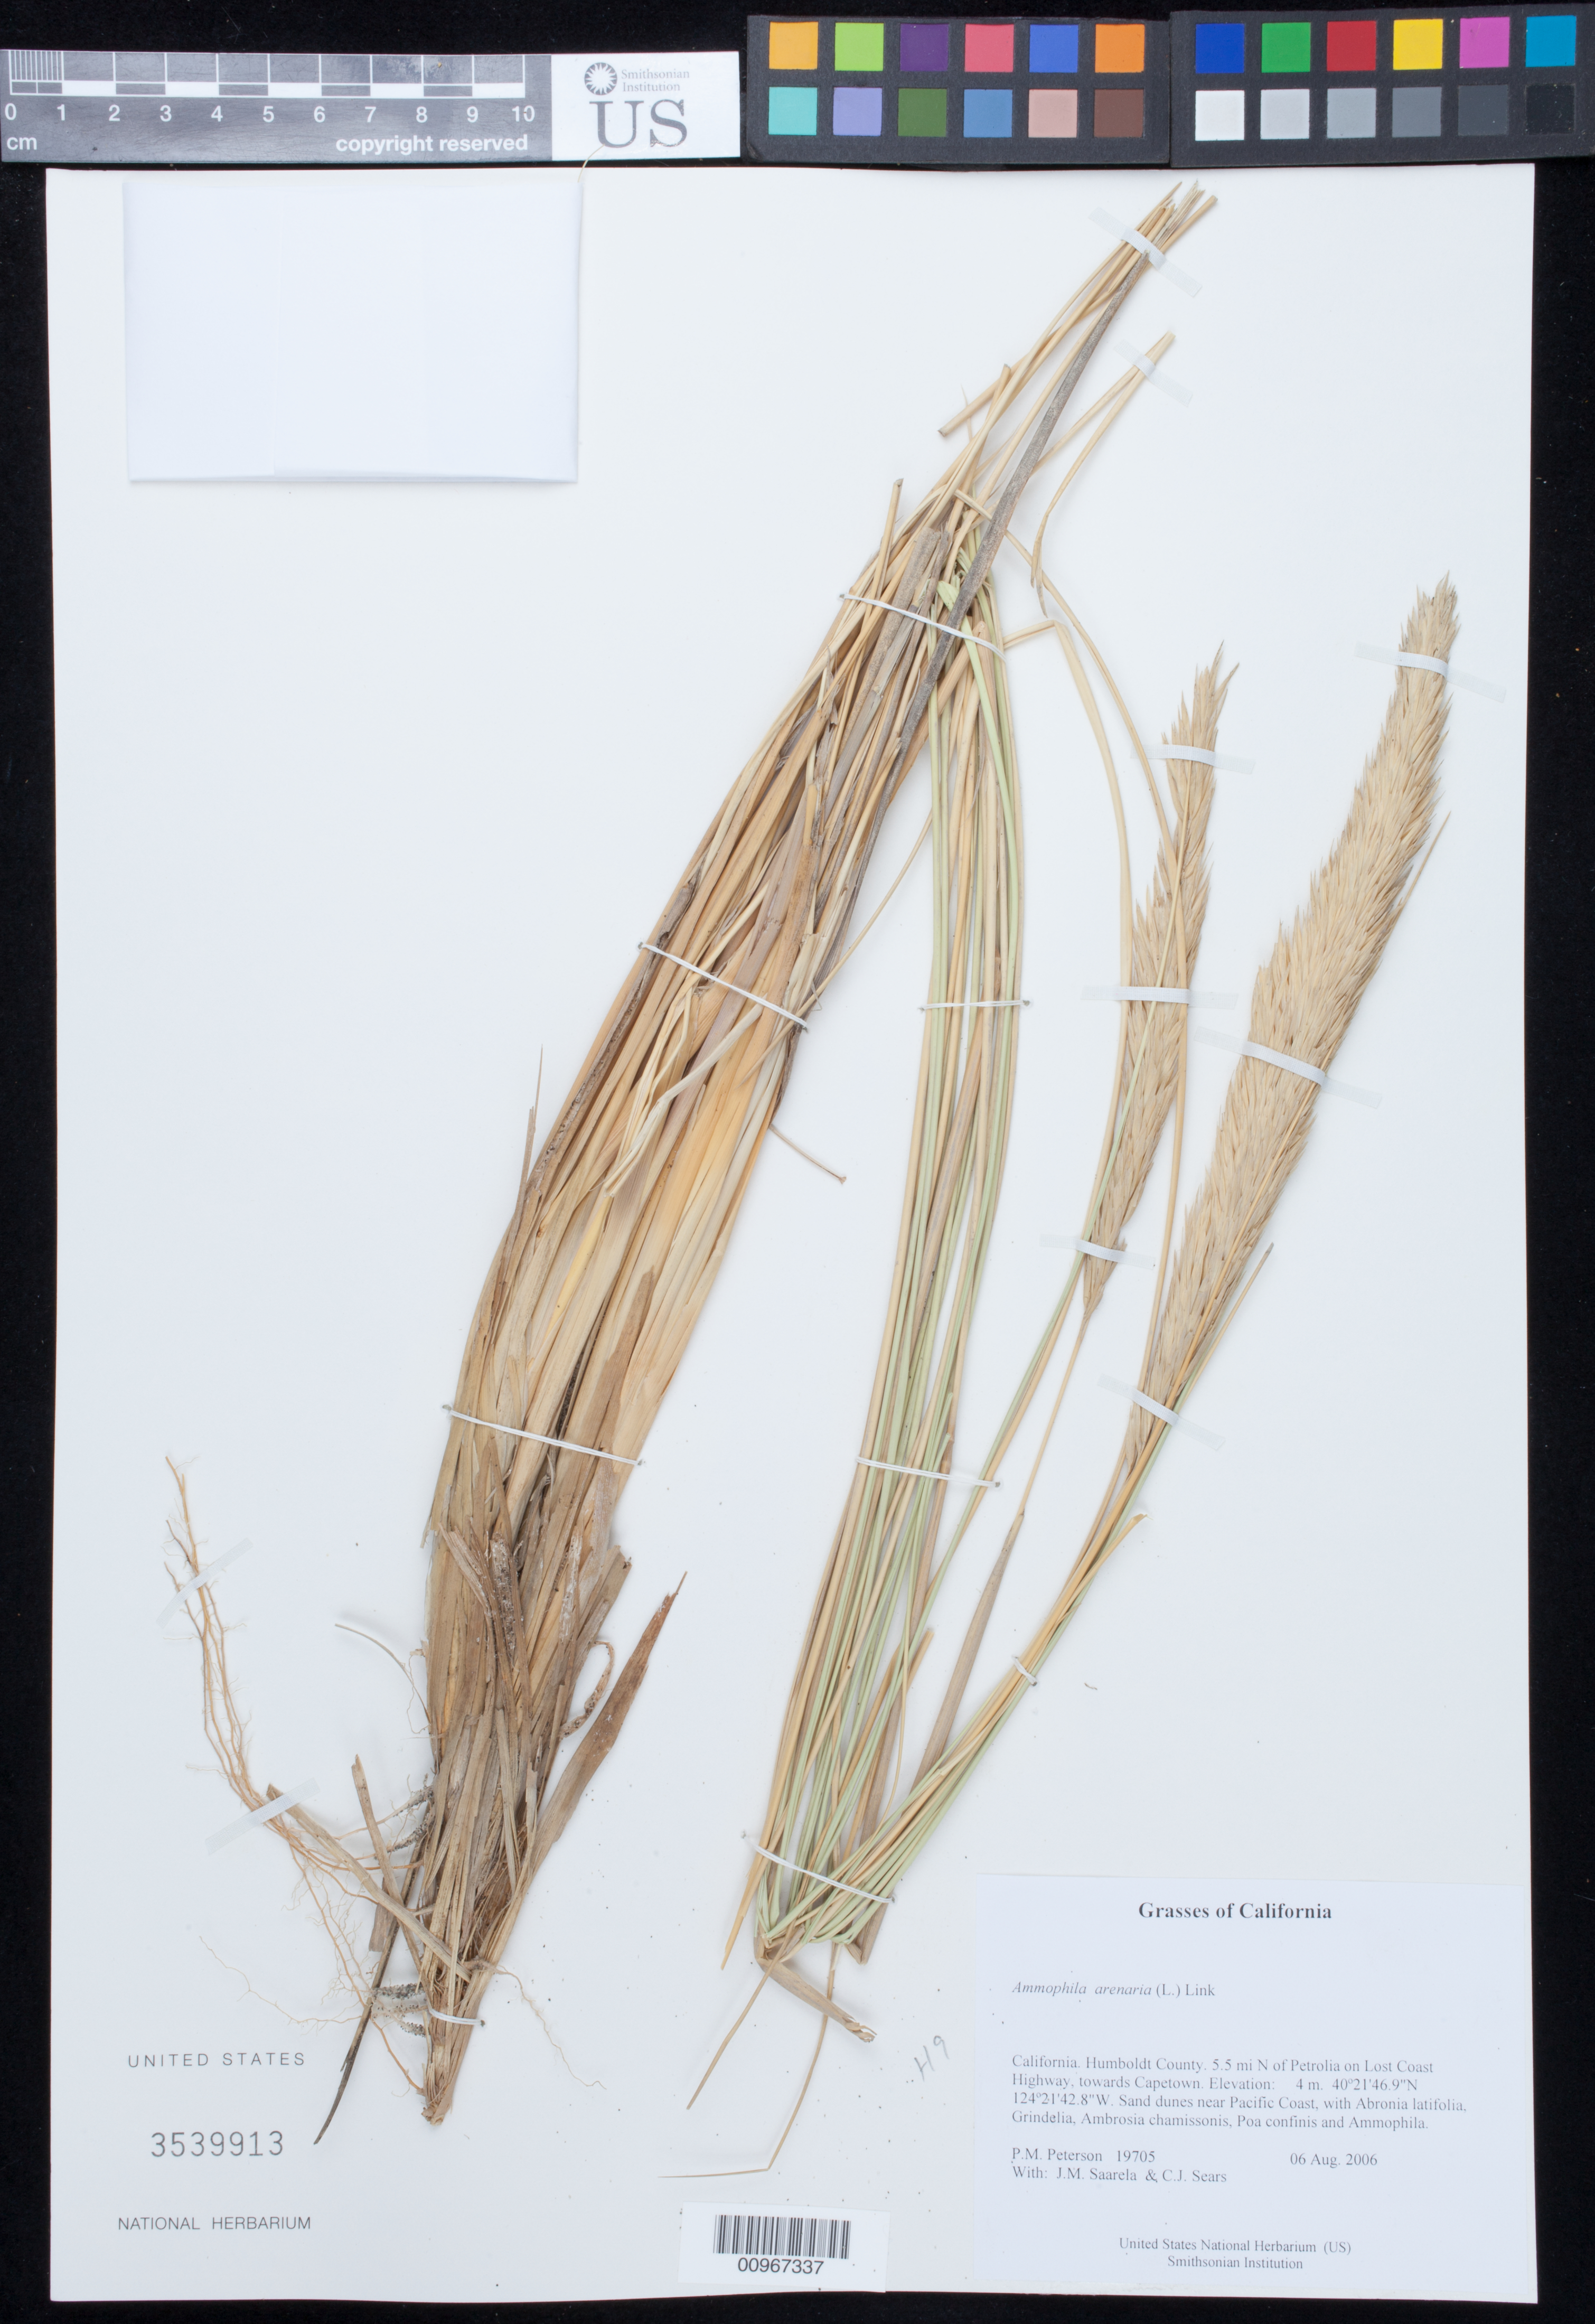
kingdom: Plantae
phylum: Tracheophyta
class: Liliopsida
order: Poales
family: Poaceae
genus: Ammophila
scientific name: Ammophila arenaria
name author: (L.) Link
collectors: P. M. Peterson, J. Saarela & C. Sears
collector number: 19705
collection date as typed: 06 Aug 2006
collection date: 2006-08-06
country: United States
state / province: California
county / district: Humboldt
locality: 5.5 mi N of Petrolia on Lost Coast Highway, towards Capetown.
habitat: Sand dunes near Pacific Coast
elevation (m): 4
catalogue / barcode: US 3539913